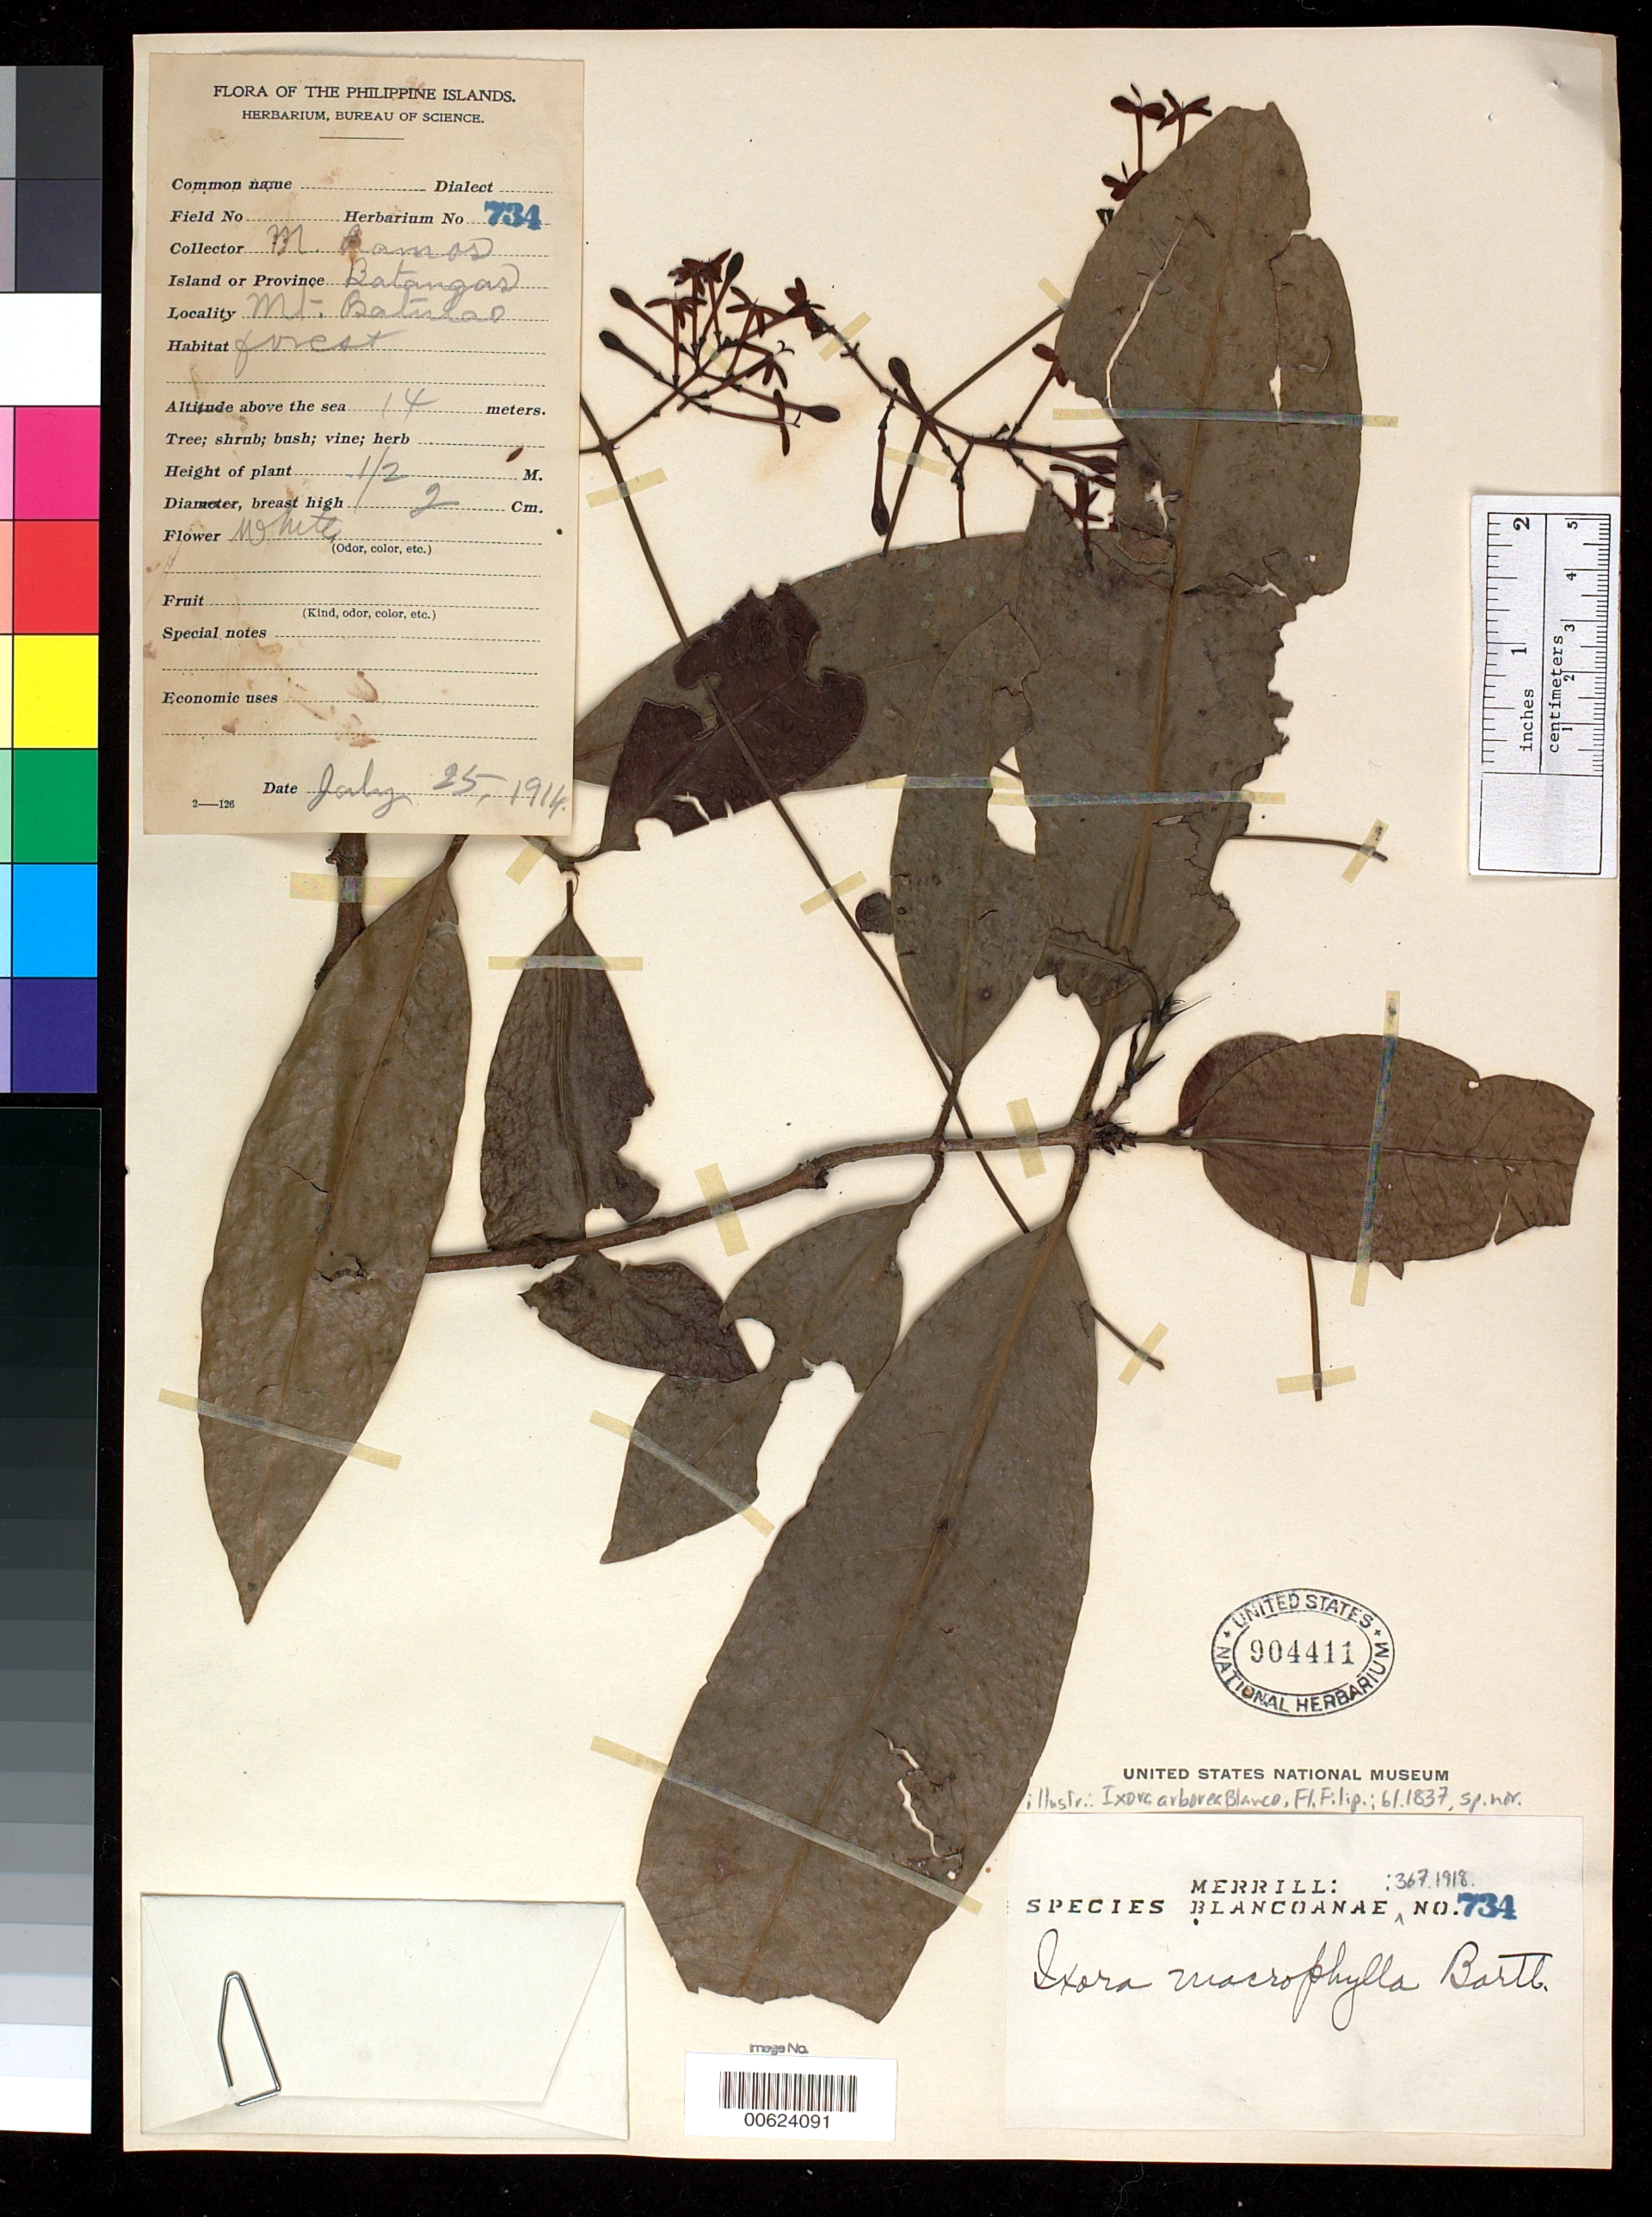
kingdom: Plantae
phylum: Tracheophyta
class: Magnoliopsida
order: Gentianales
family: Rubiaceae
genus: Ixora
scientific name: Ixora macrophylla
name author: Bartl. ex DC.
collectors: M. Ramos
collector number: Sp. Blancoan. 0734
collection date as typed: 25 Jul 1914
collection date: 1914-07-25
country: Philippines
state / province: Calabarzon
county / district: Batangas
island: Luzon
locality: Mount batulao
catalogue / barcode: US 904411